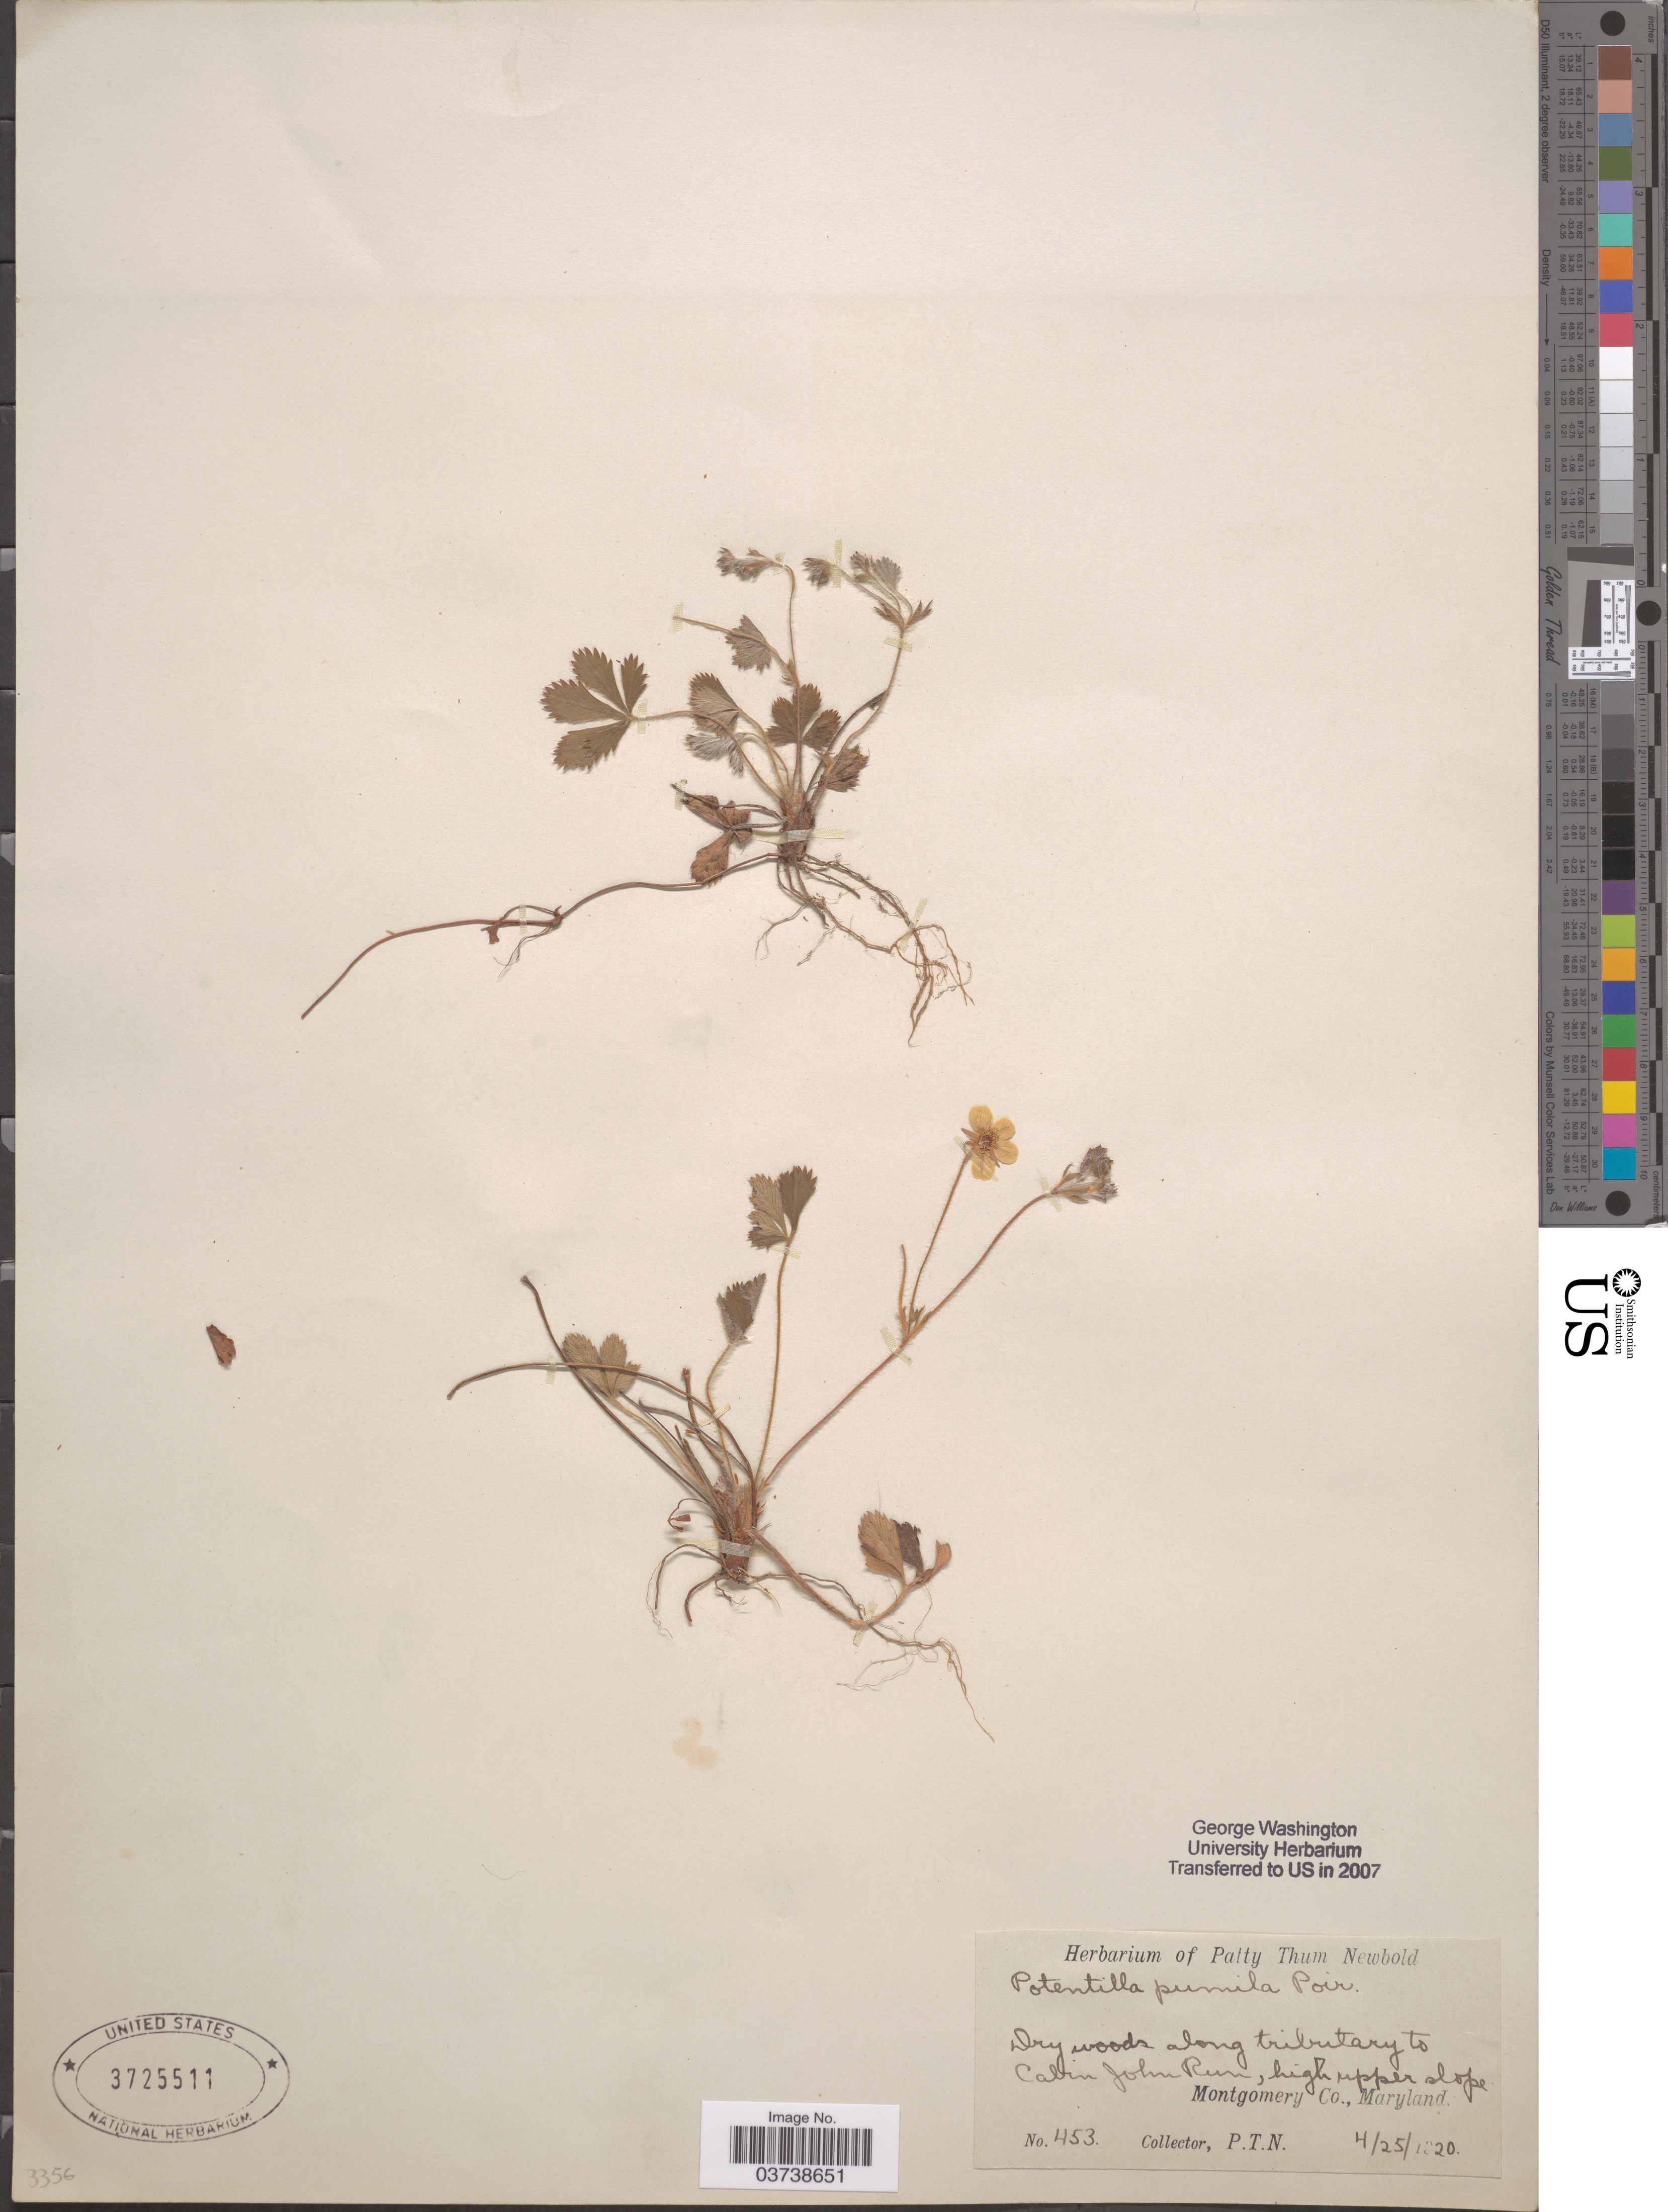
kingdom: Plantae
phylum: Tracheophyta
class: Magnoliopsida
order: Rosales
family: Rosaceae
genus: Potentilla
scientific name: Potentilla canadensis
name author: L.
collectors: P. Newbold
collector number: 453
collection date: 1920-04-25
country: United States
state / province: Maryland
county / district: Montgomery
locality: Cabin John Run, high upper slope. Montgomery Co.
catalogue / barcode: US 3725511